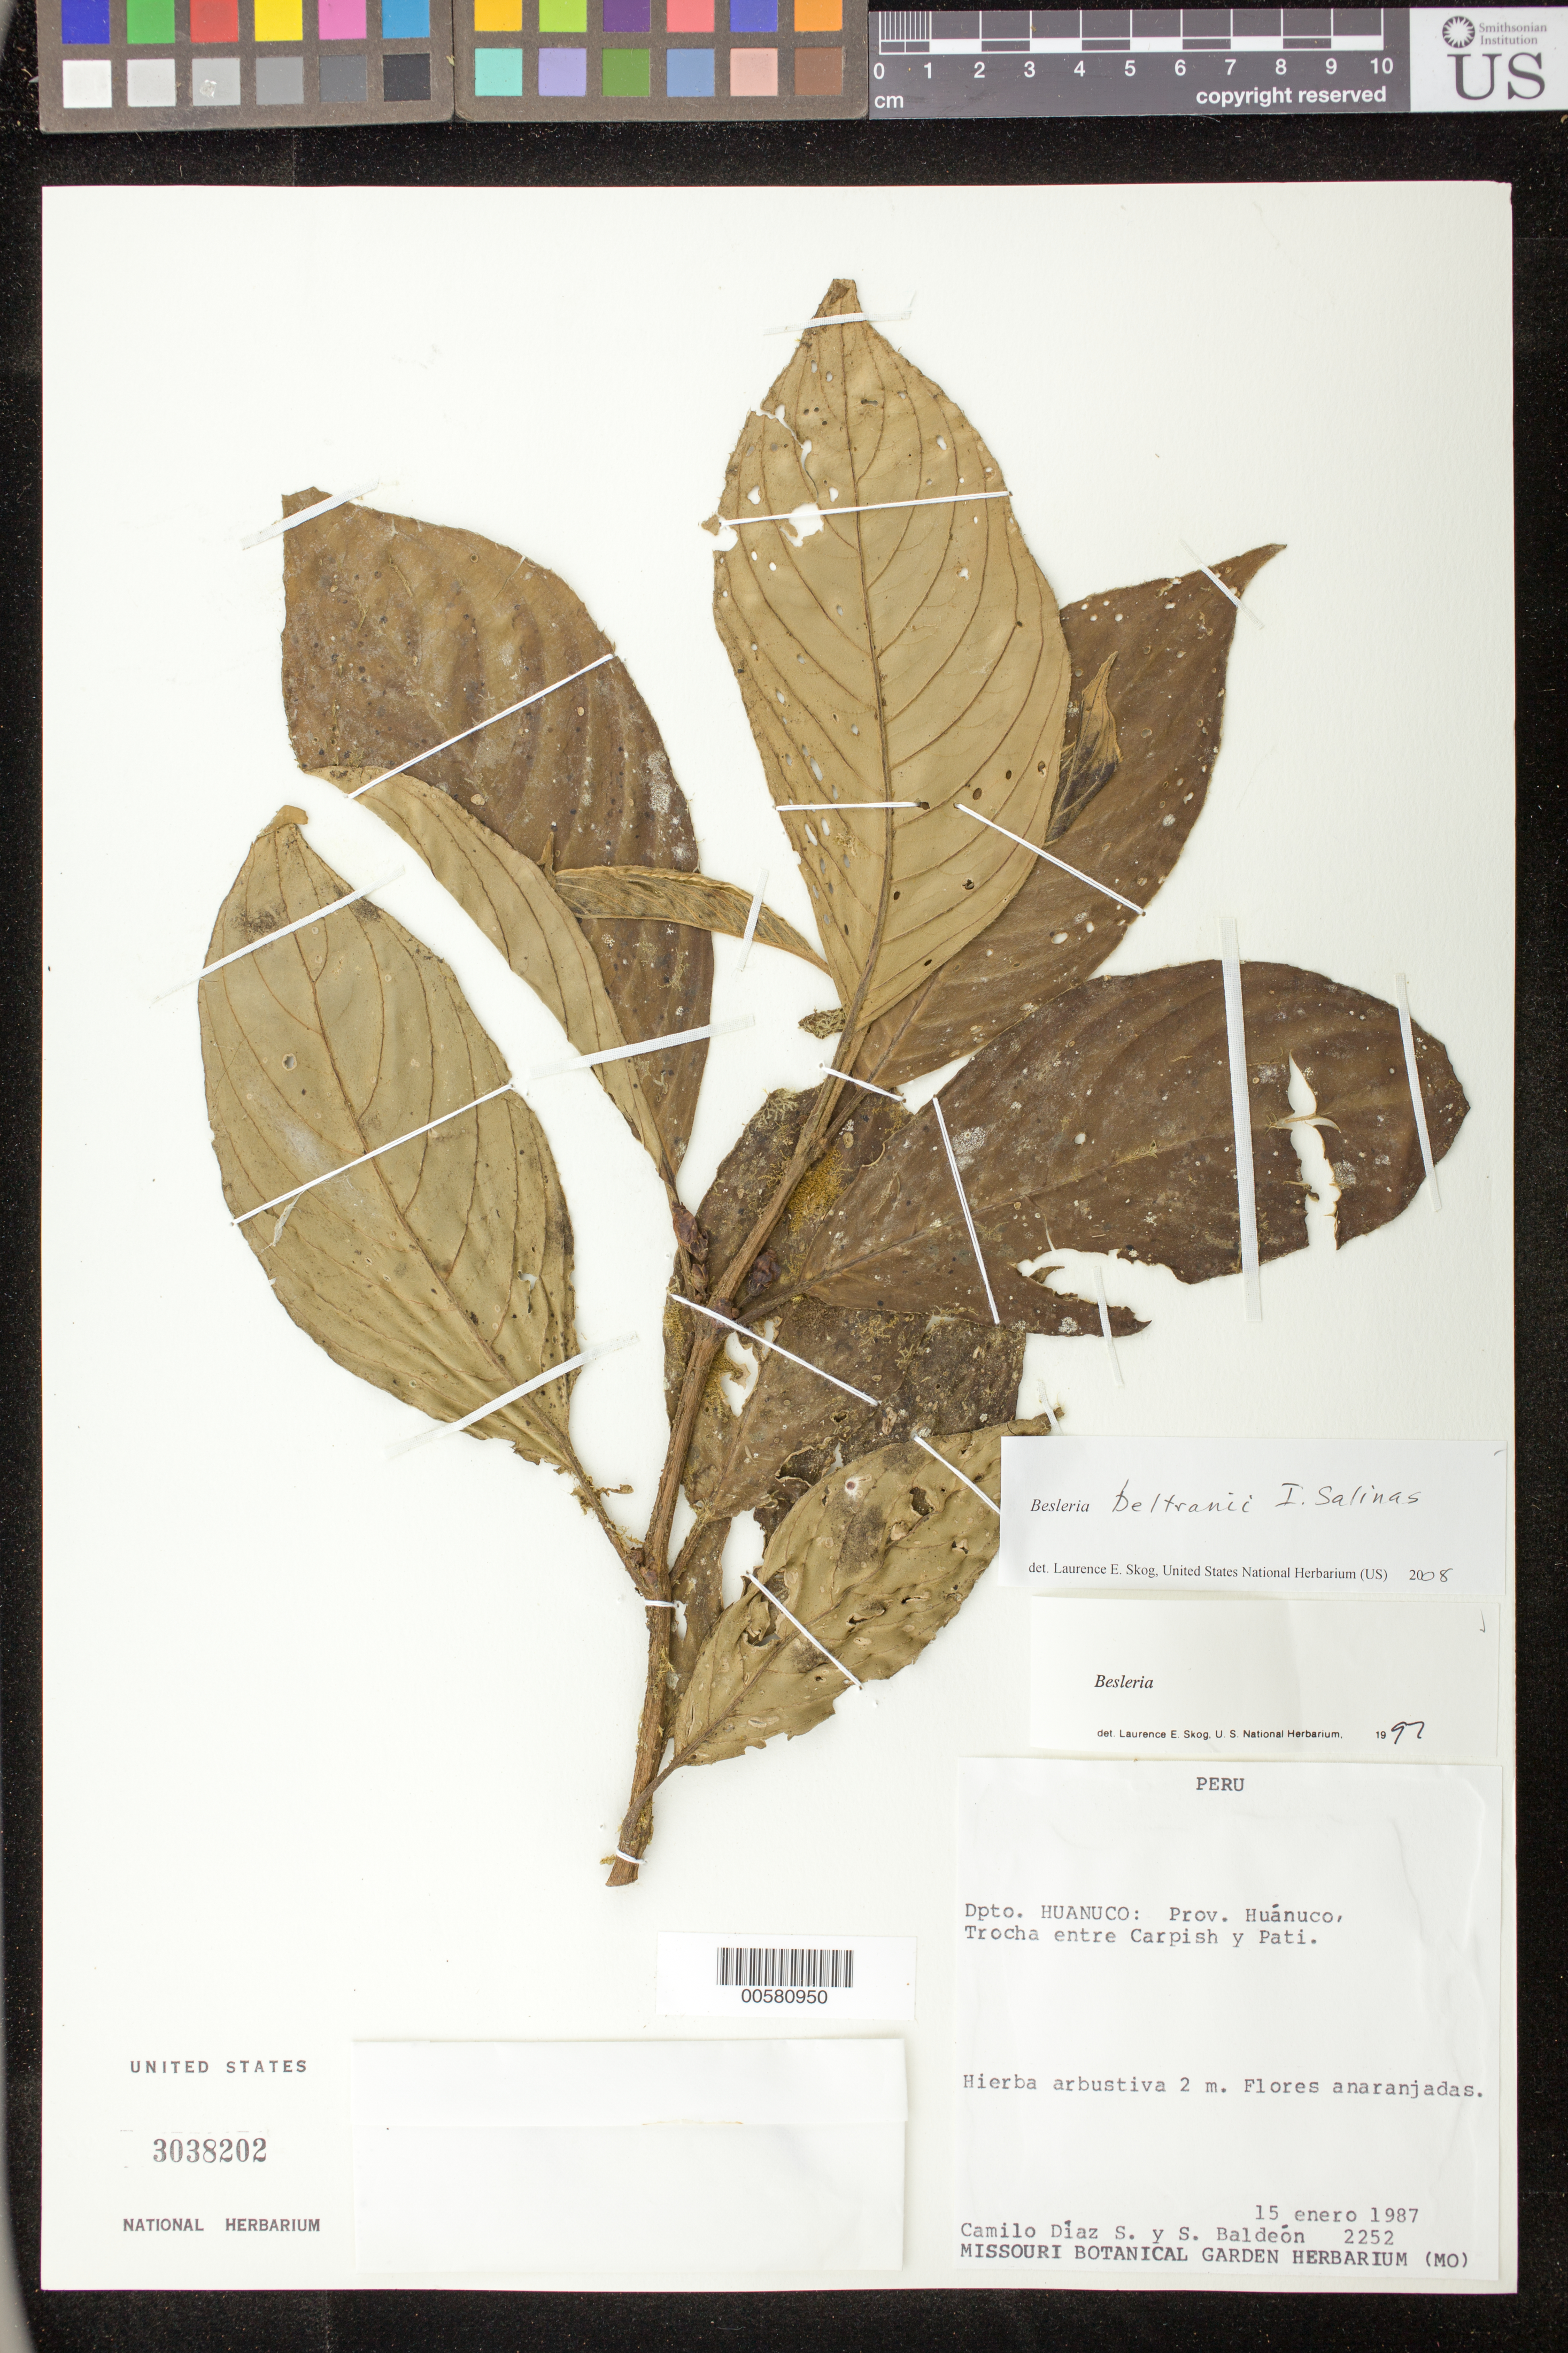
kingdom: Plantae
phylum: Tracheophyta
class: Magnoliopsida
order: Lamiales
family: Gesneriaceae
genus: Besleria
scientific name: Besleria beltranii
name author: I. Salinas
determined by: Salinas, I.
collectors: C. Díaz S. & S. Baldeón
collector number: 2252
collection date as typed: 15 Jan 1987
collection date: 1987-01-15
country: Peru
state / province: Huánuco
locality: Prov. Huánuco; trocha entre Carpish y Pati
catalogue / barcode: US 3038202